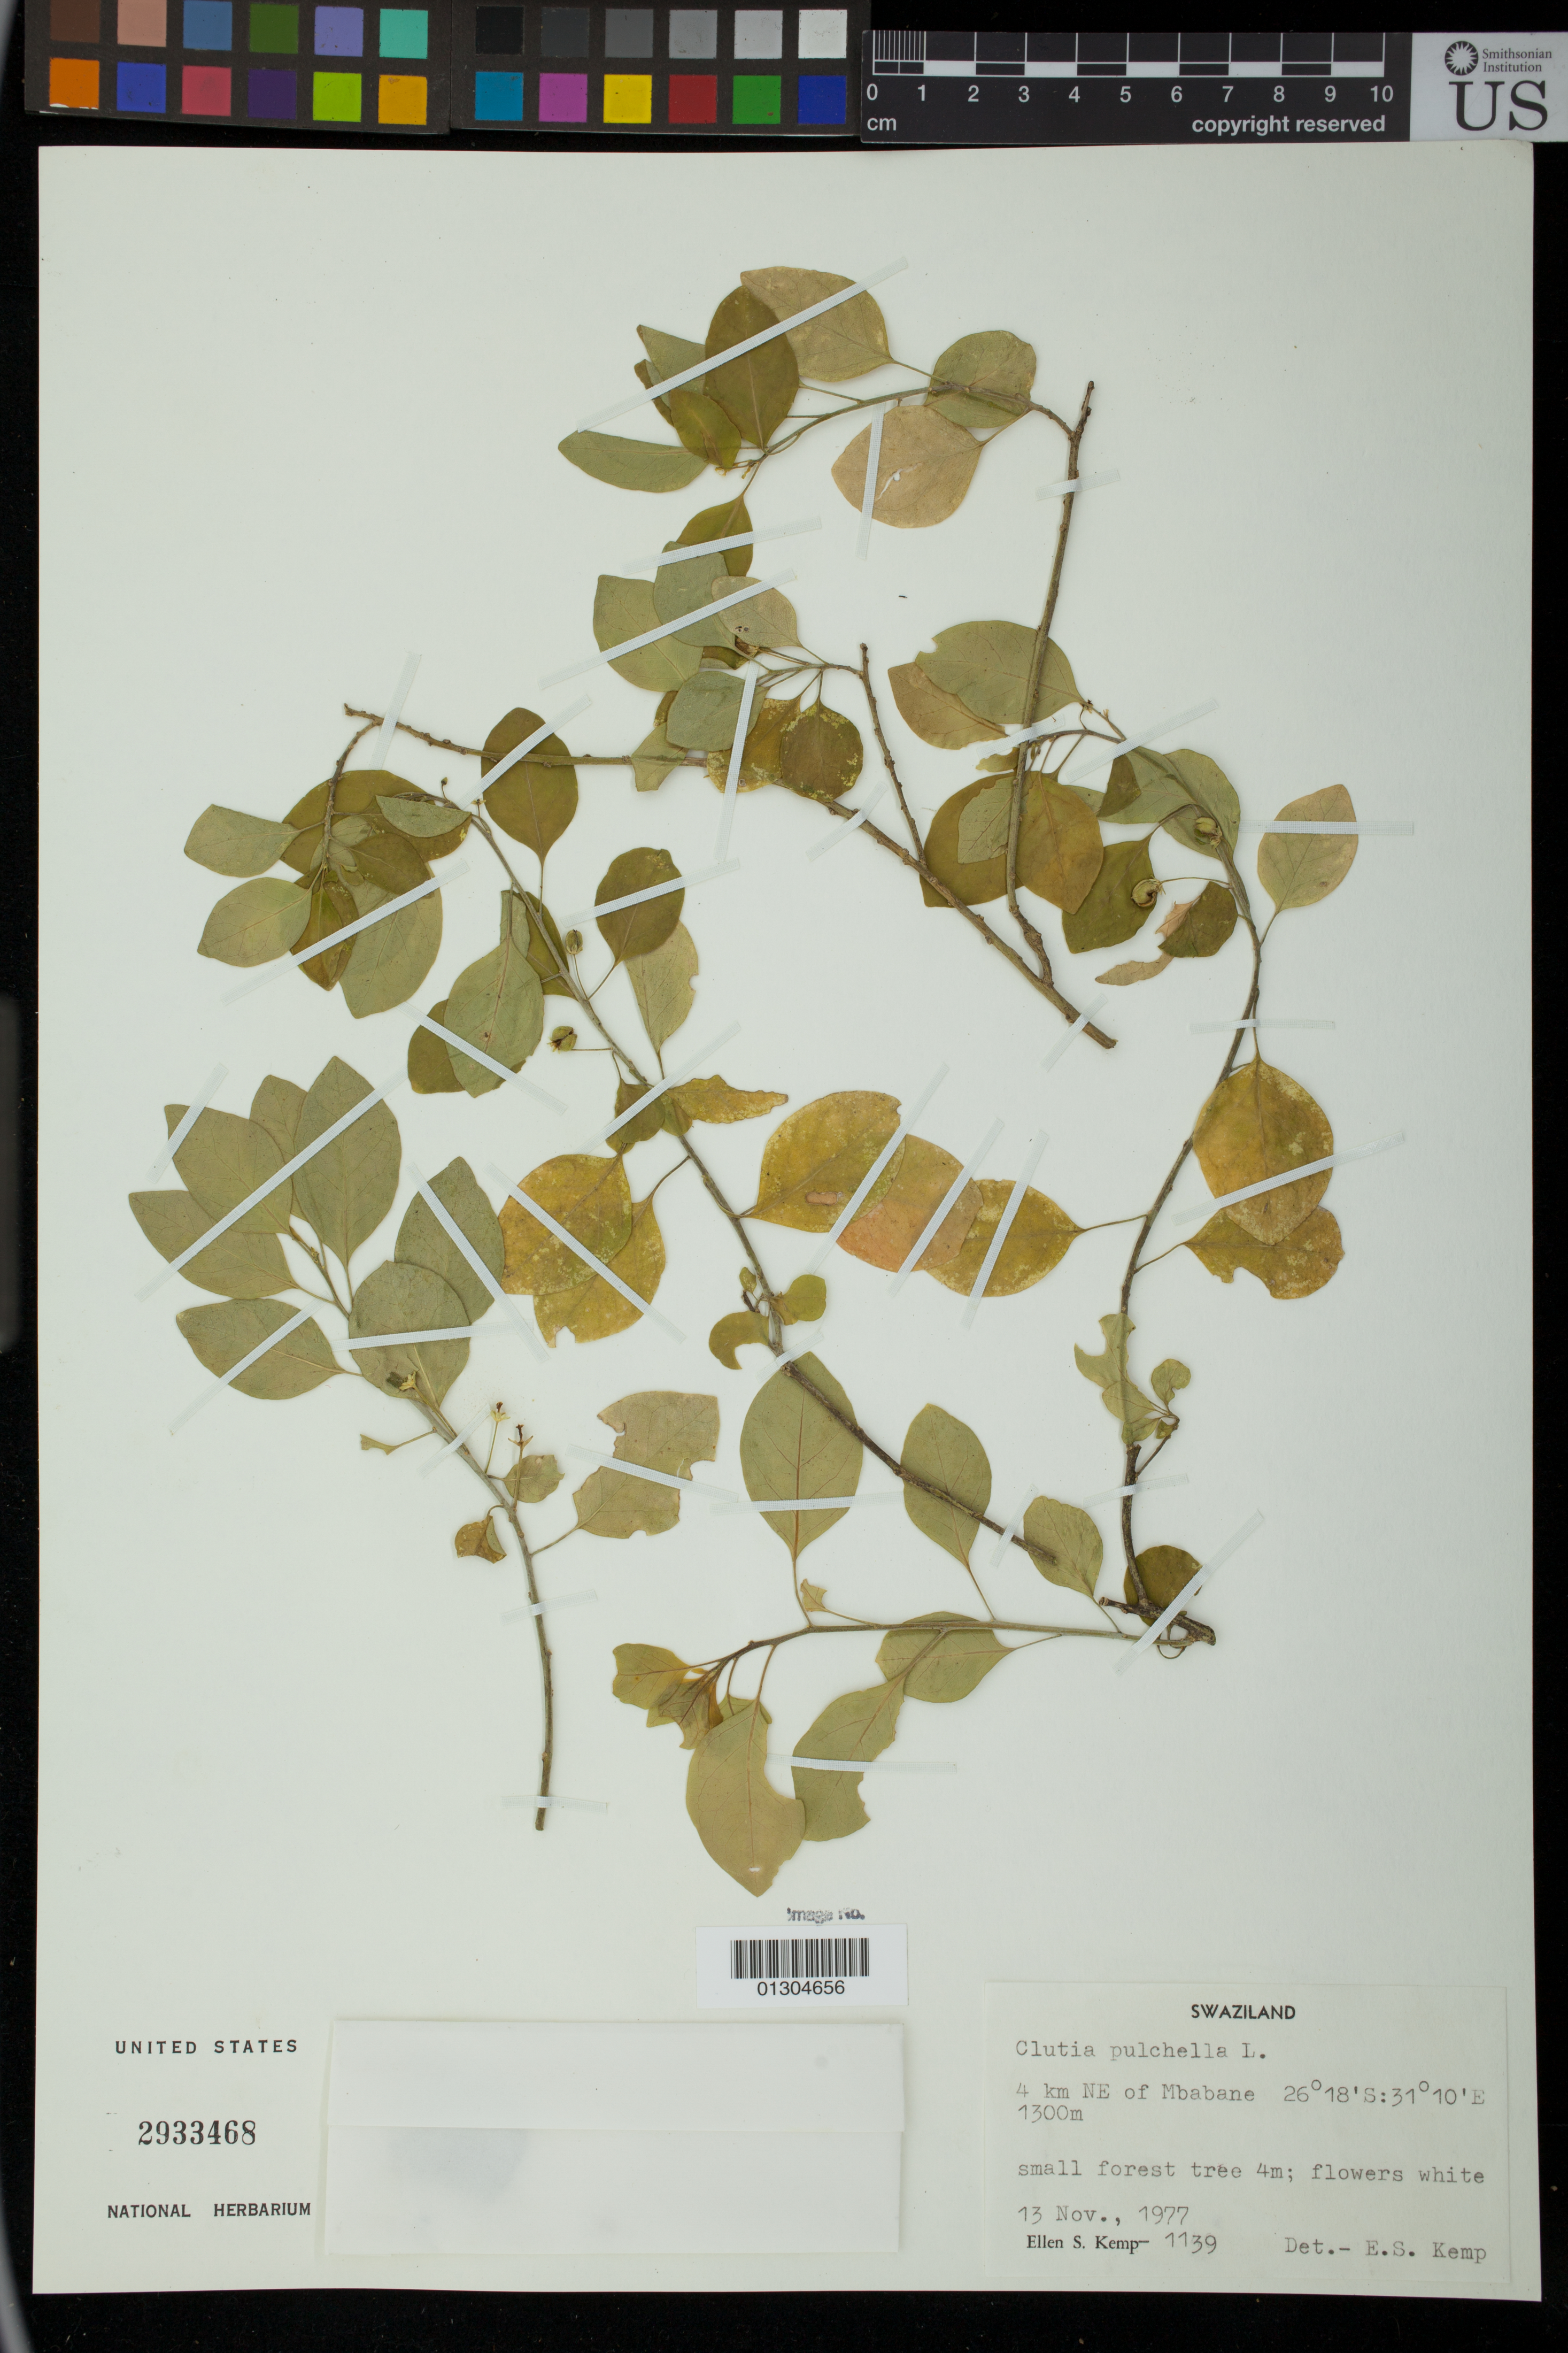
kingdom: Plantae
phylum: Tracheophyta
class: Magnoliopsida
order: Malpighiales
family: Peraceae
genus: Clutia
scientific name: Clutia pulchella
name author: L.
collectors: E. S. Kemp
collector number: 1139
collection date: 1977-11-13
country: Eswatini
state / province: Hhohho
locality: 4 km NE of Mbabane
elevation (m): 1300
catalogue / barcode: US 2933468